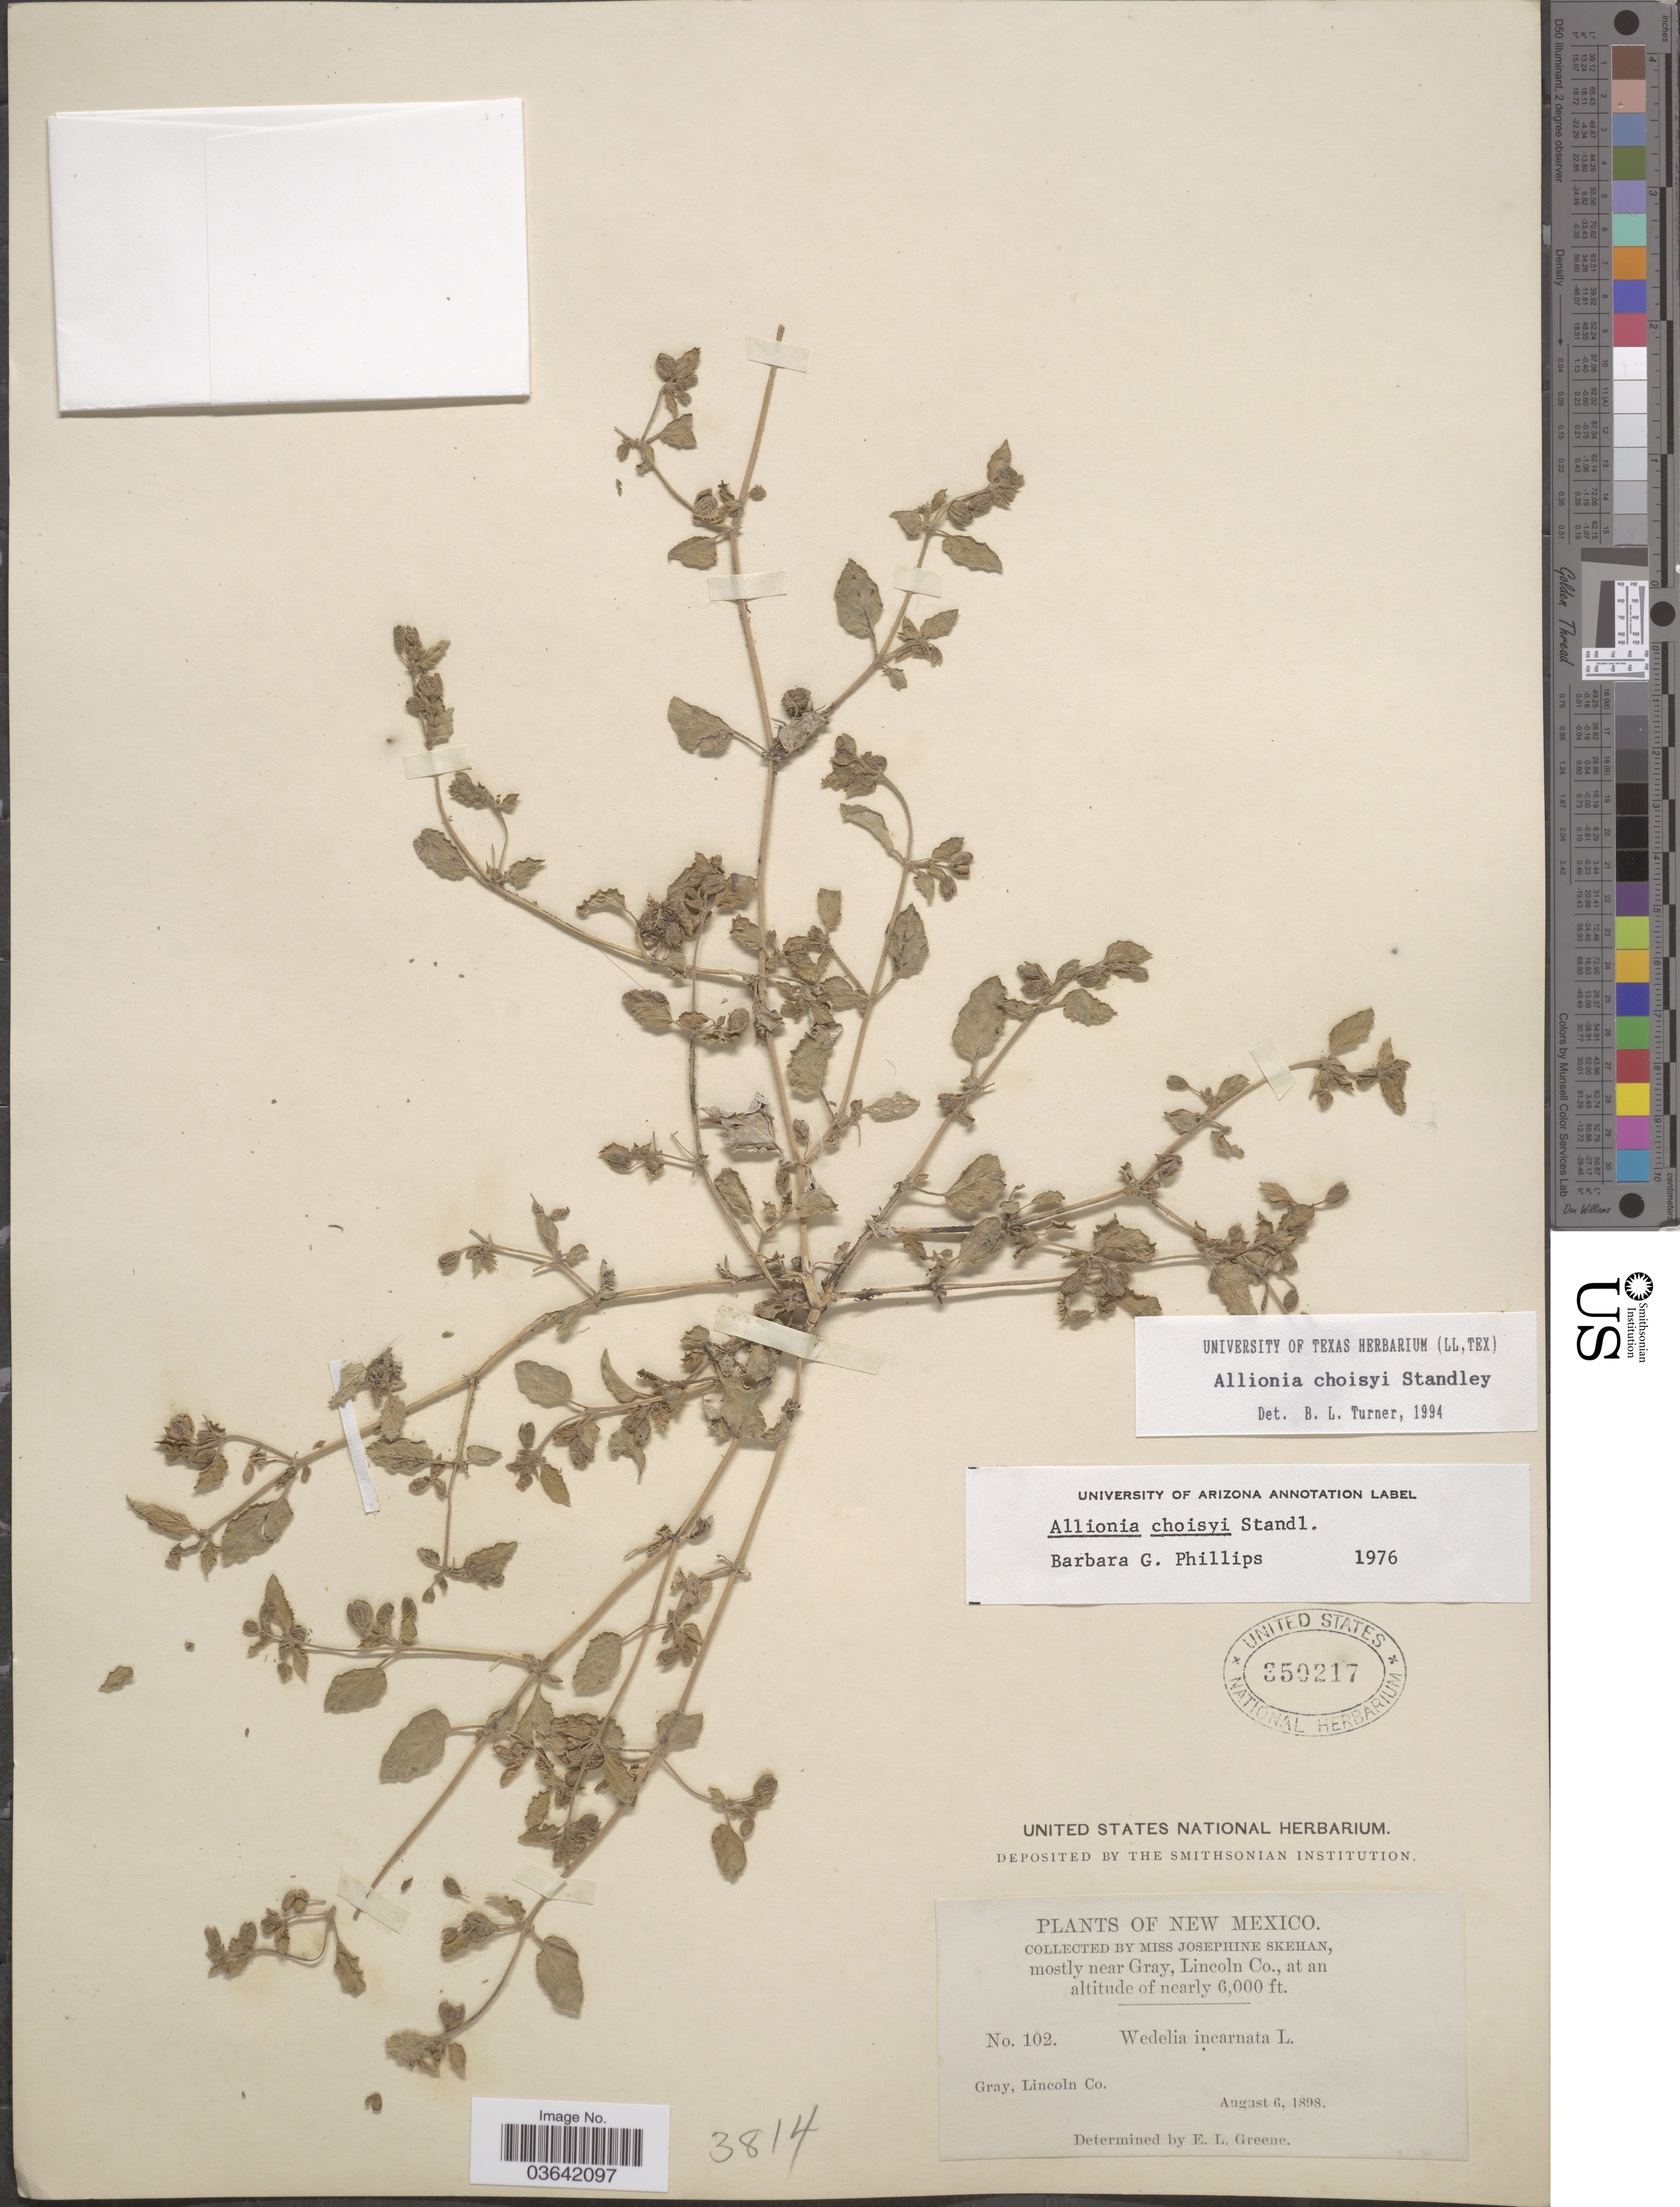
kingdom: Plantae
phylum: Tracheophyta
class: Magnoliopsida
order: Caryophyllales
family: Nyctaginaceae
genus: Allionia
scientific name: Allionia choisyi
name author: Standl.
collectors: J. Skehan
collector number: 102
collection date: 1898-08-06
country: United States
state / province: New Mexico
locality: Mostly near Gray, Lincoln Co.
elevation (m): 1829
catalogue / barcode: US 350217